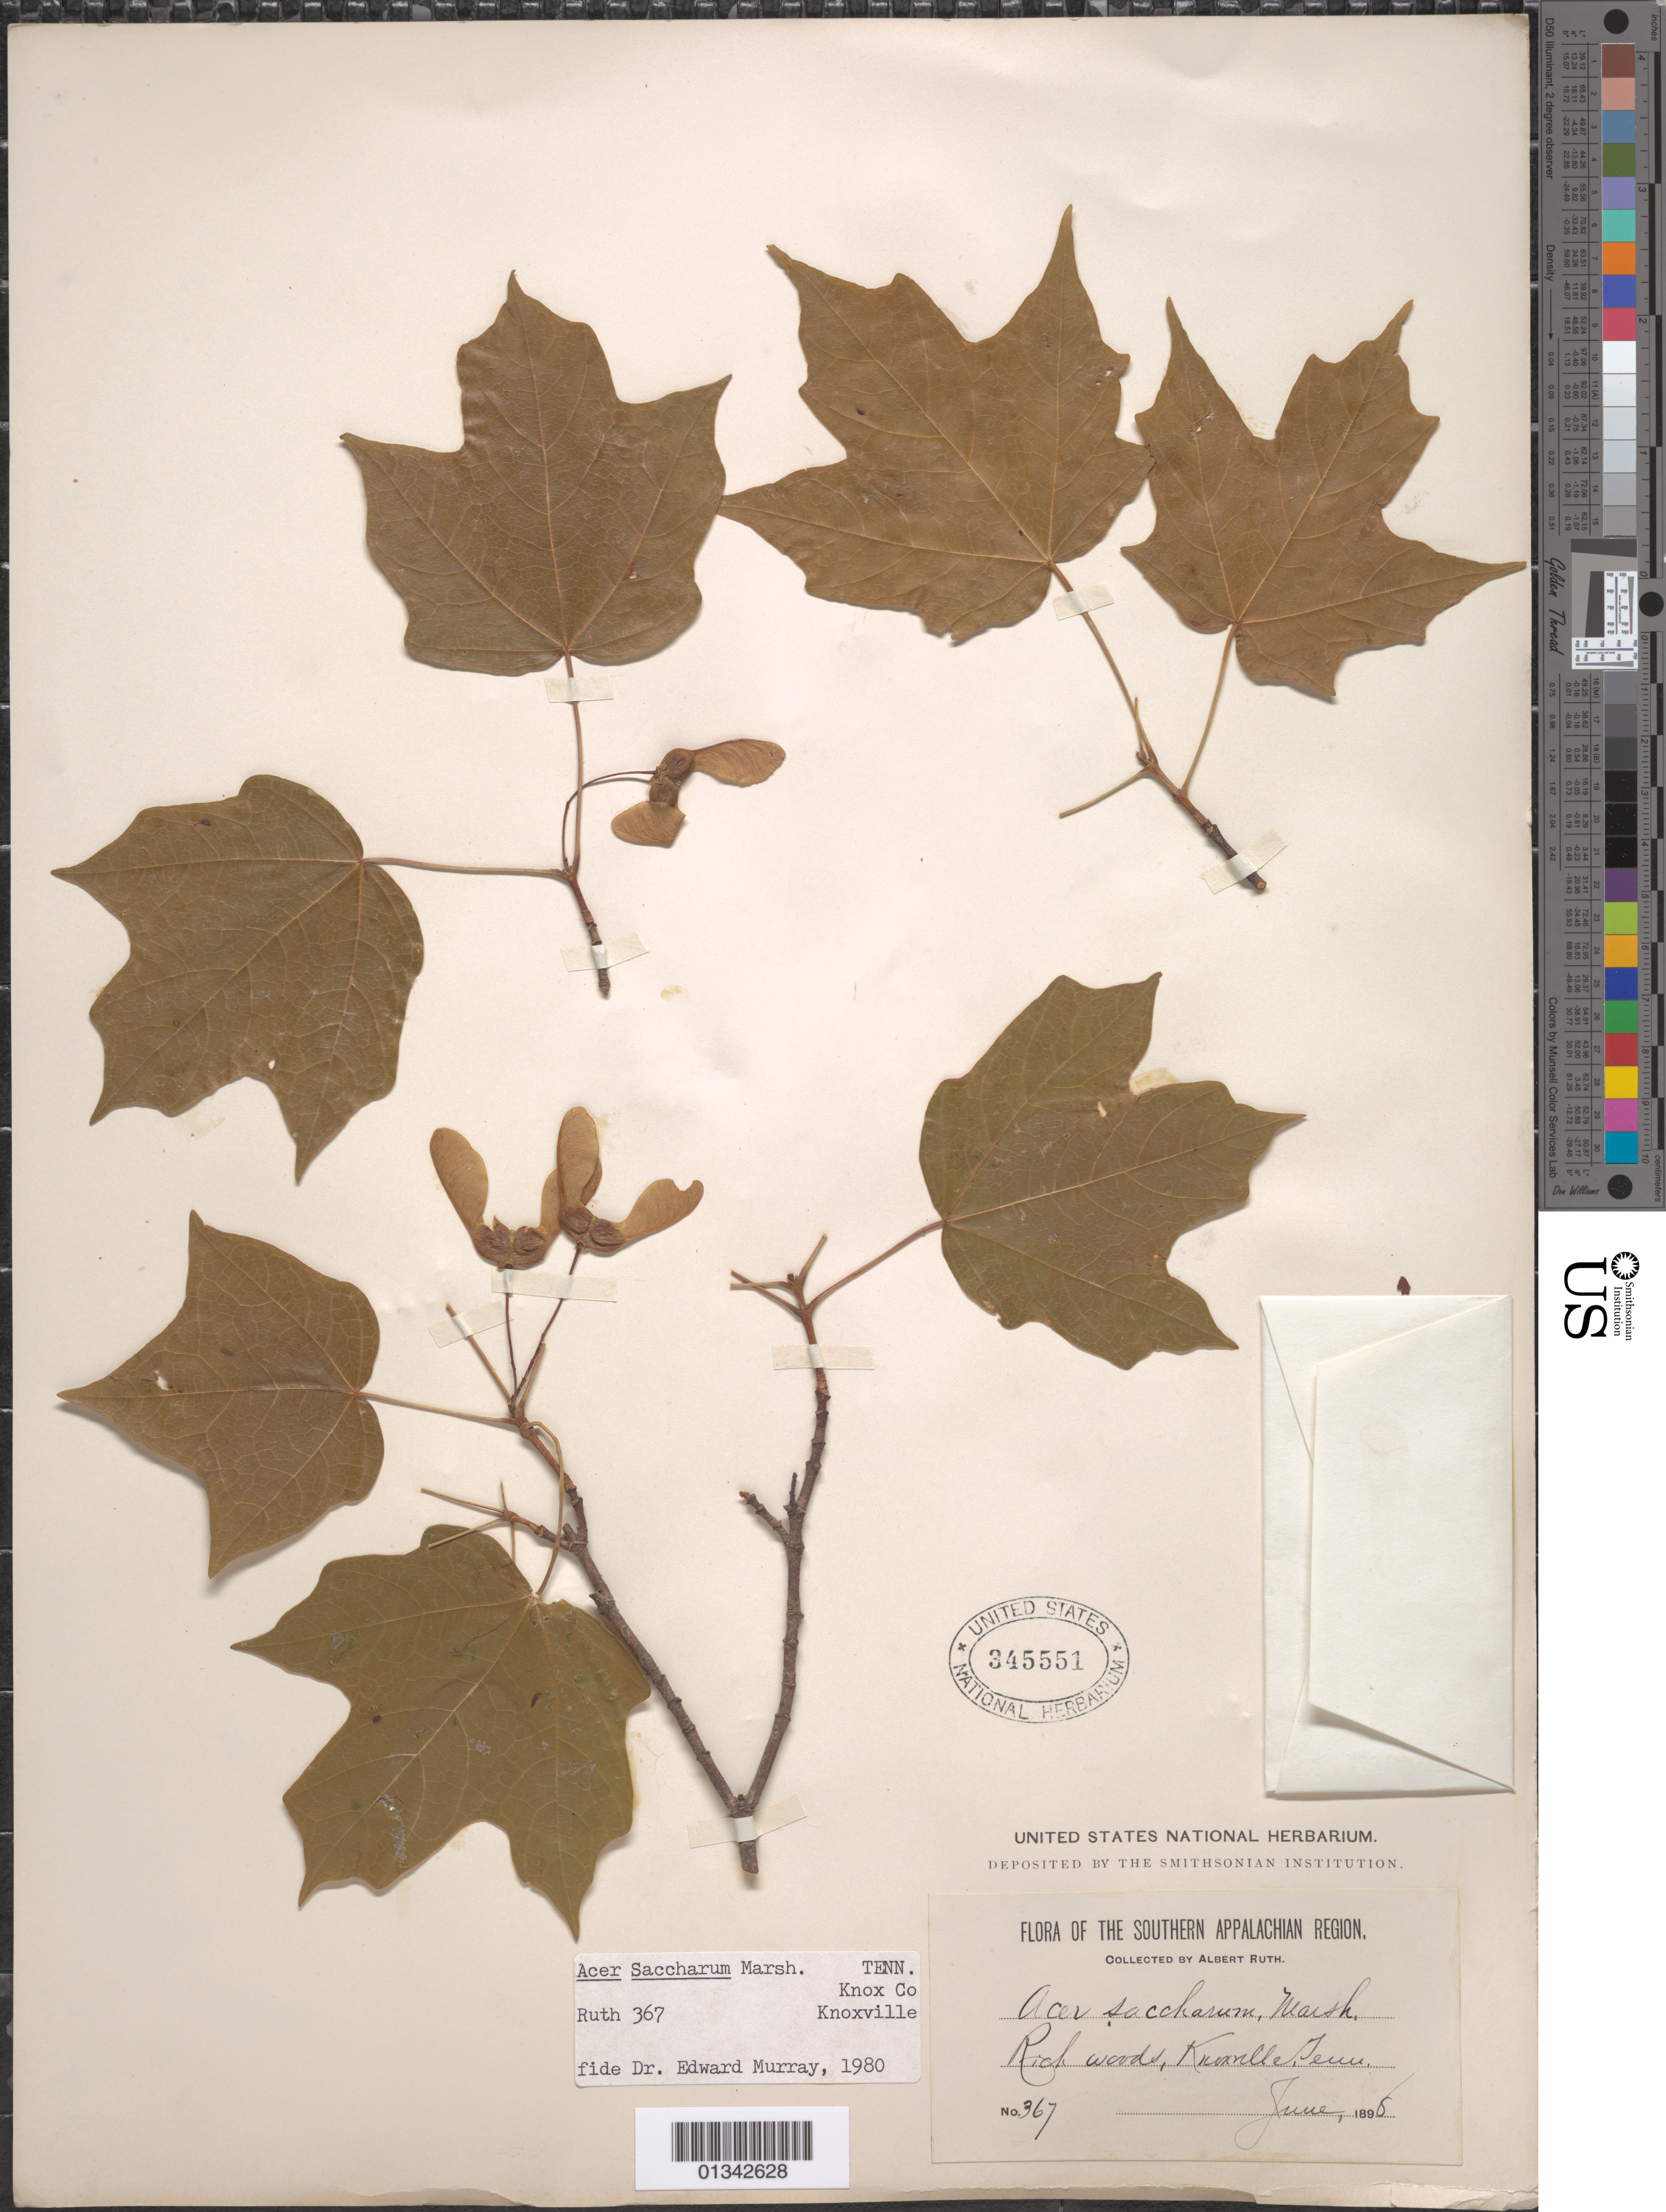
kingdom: Plantae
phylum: Tracheophyta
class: Magnoliopsida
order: Sapindales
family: Sapindaceae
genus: Acer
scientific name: Acer saccharum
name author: Marshall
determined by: Murray, Edward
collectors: A. Ruth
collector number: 367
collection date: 1898-06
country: United States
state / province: Tennessee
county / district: Knox County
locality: Knox County, Knoxville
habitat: Rich woods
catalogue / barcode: US 345551